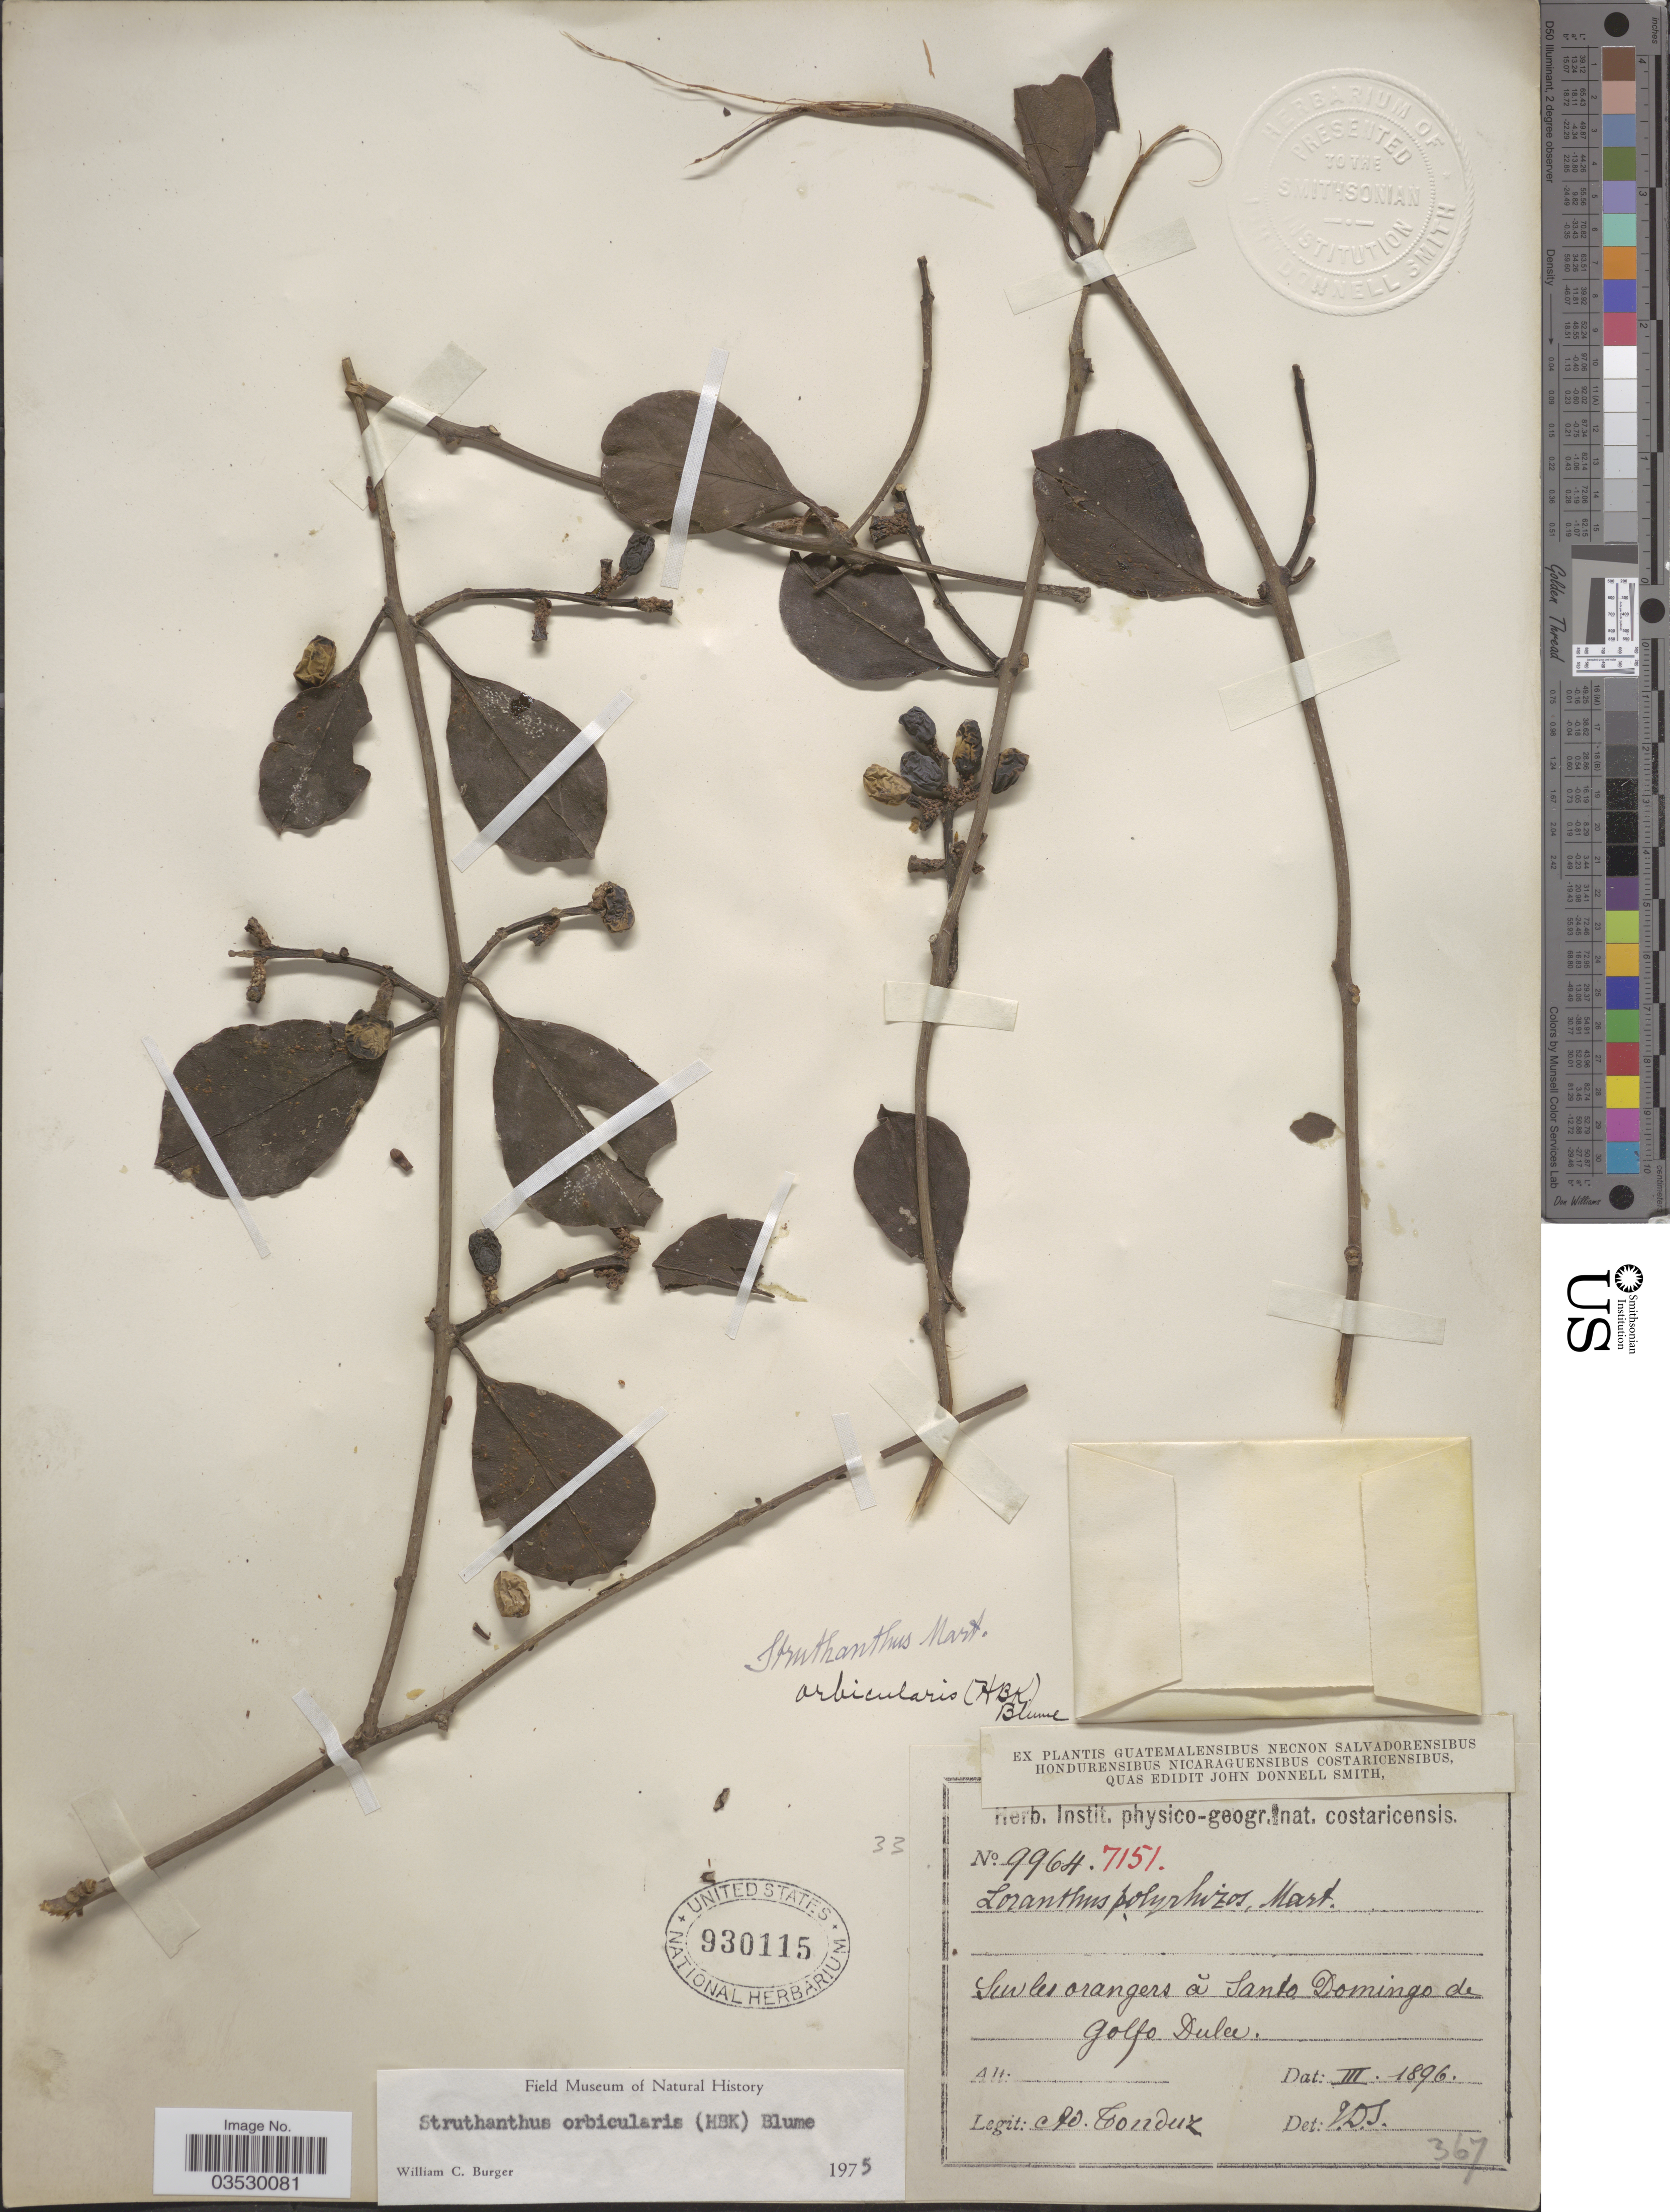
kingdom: Plantae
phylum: Tracheophyta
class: Magnoliopsida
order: Santalales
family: Loranthaceae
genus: Struthanthus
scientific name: Struthanthus orbicularis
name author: (Kunth) Blume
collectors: A. Tonduz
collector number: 9964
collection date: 1896-03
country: Costa Rica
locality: Sur les orangers á Santo Domingo de Golfo Dulce.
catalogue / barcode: US 930115